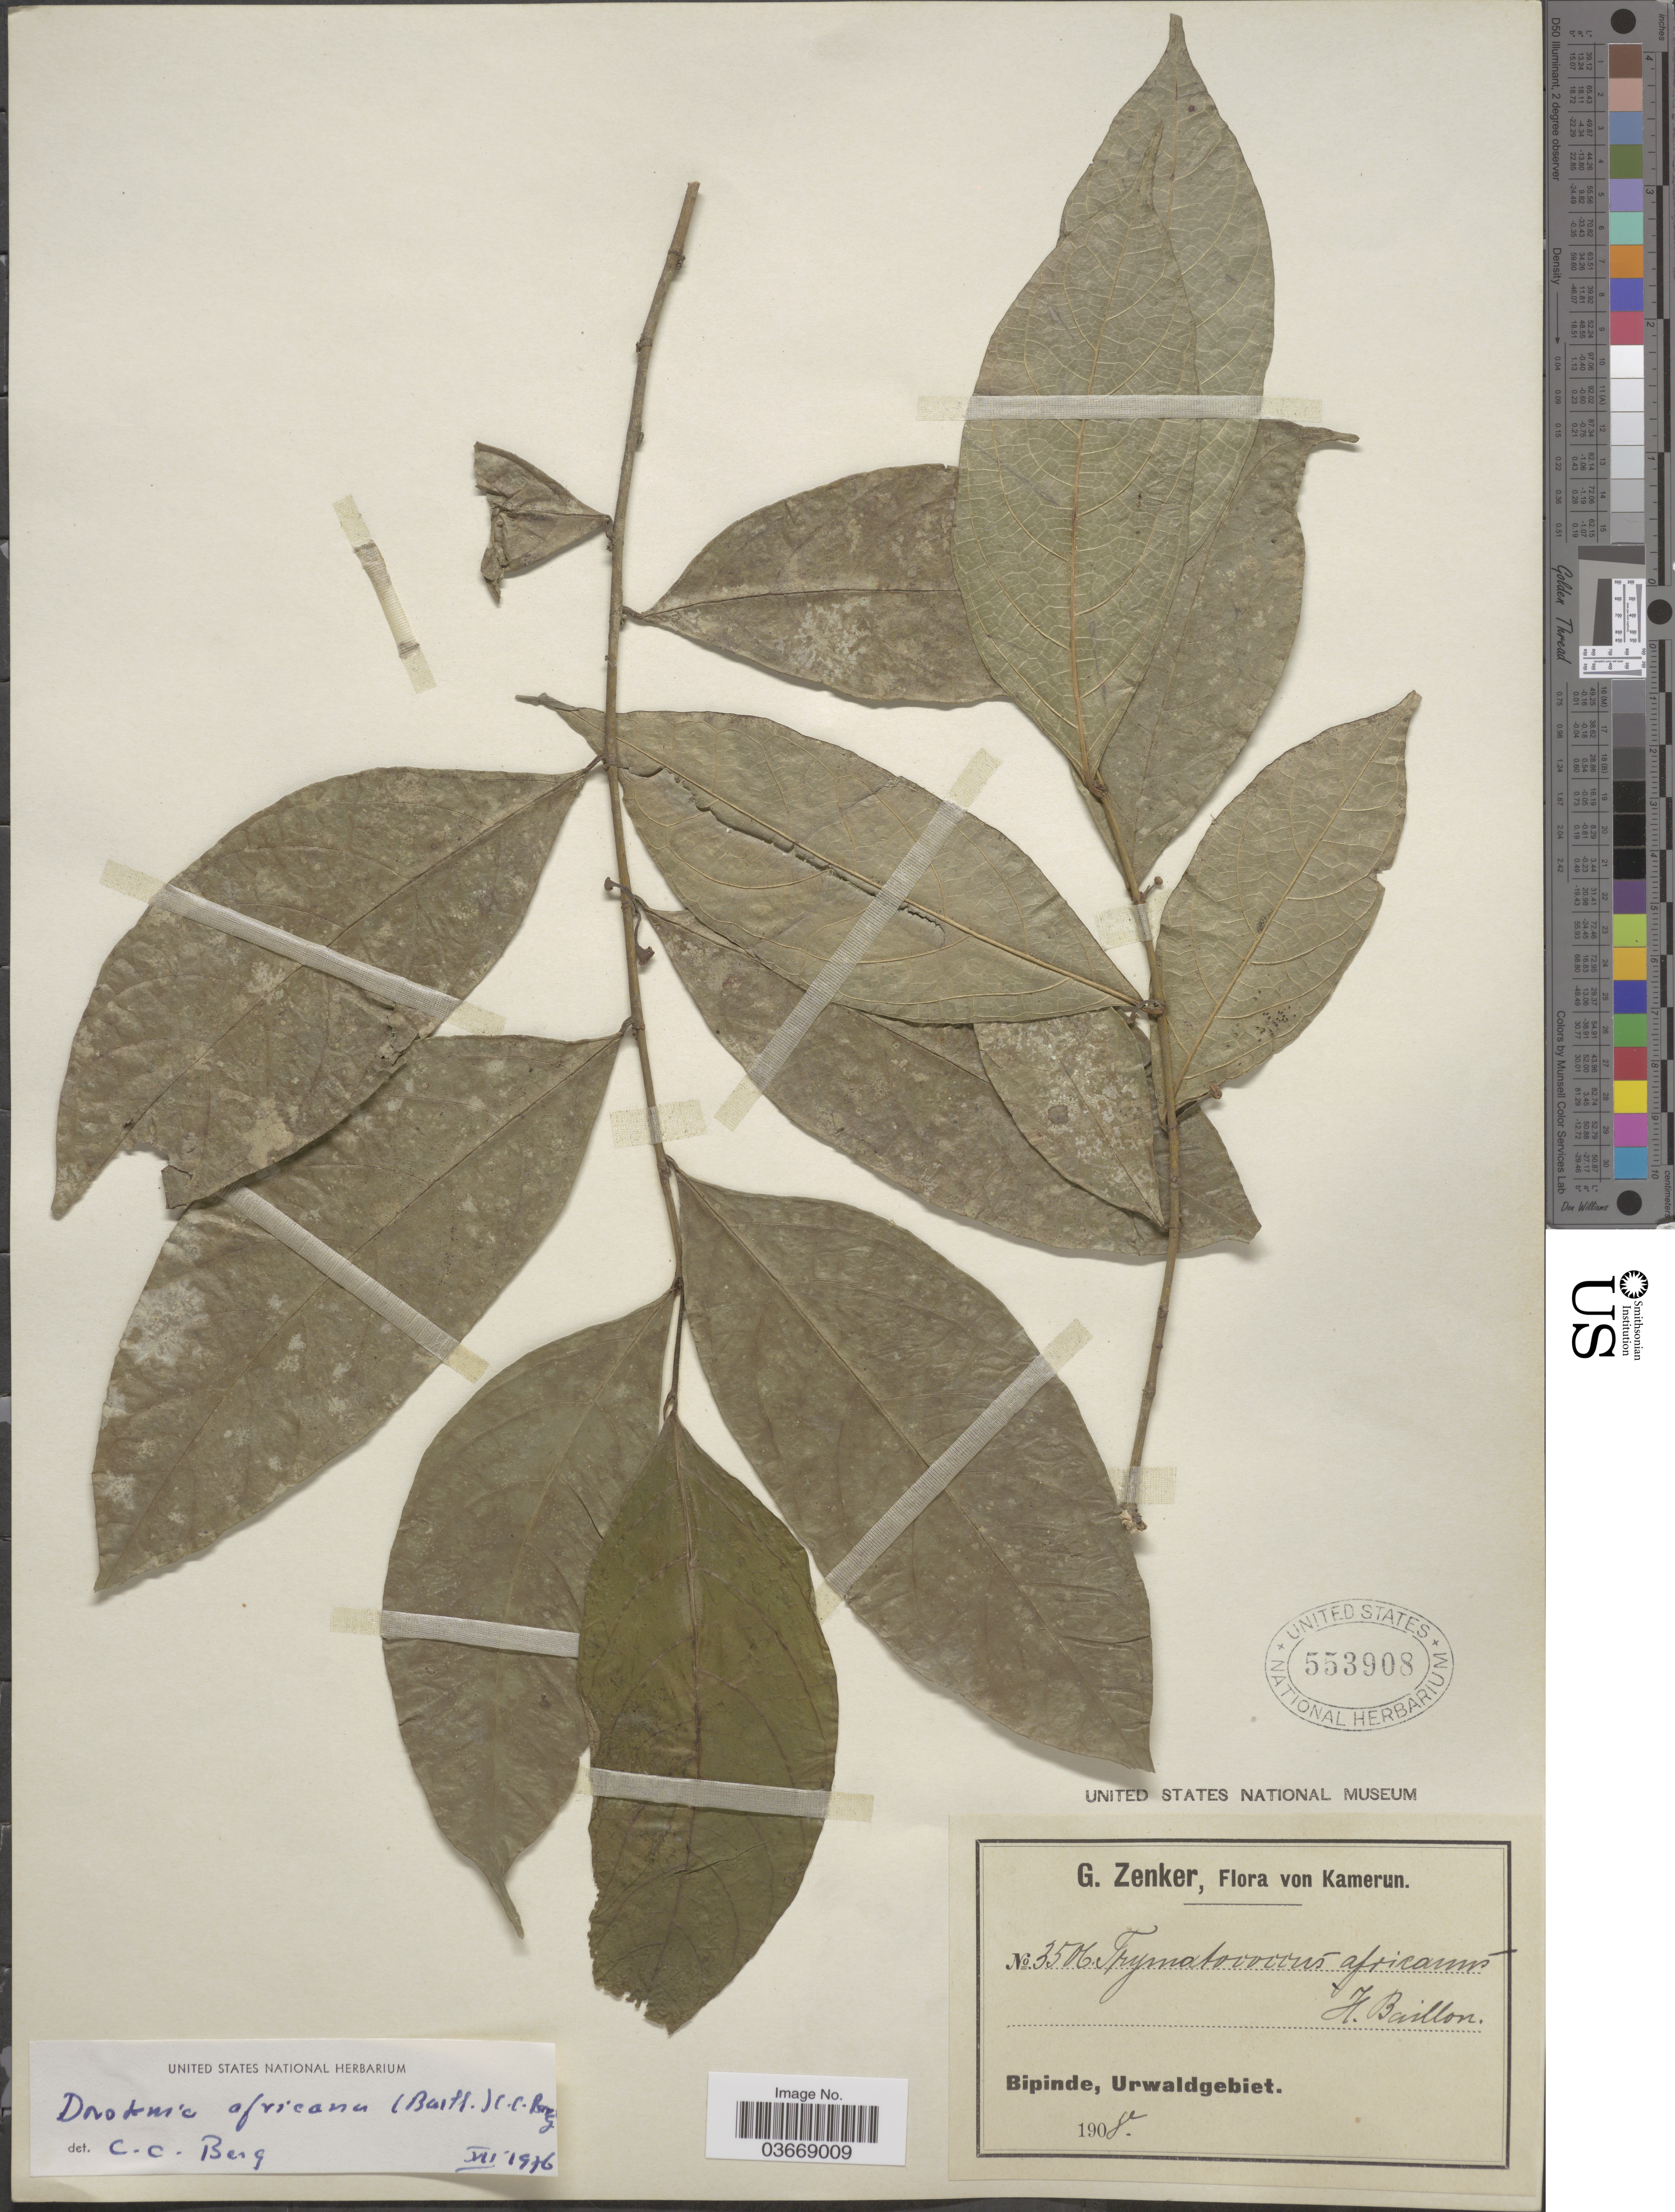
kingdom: Plantae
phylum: Tracheophyta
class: Magnoliopsida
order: Rosales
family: Moraceae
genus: Dorstenia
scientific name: Dorstenia africana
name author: (Baill.) C.C. Berg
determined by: Berg, C. C.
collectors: G. A. Zenker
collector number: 3506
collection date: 1908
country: Cameroon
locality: Kamerun. Bipindi, Urwaldgebiet.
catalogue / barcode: US 553908